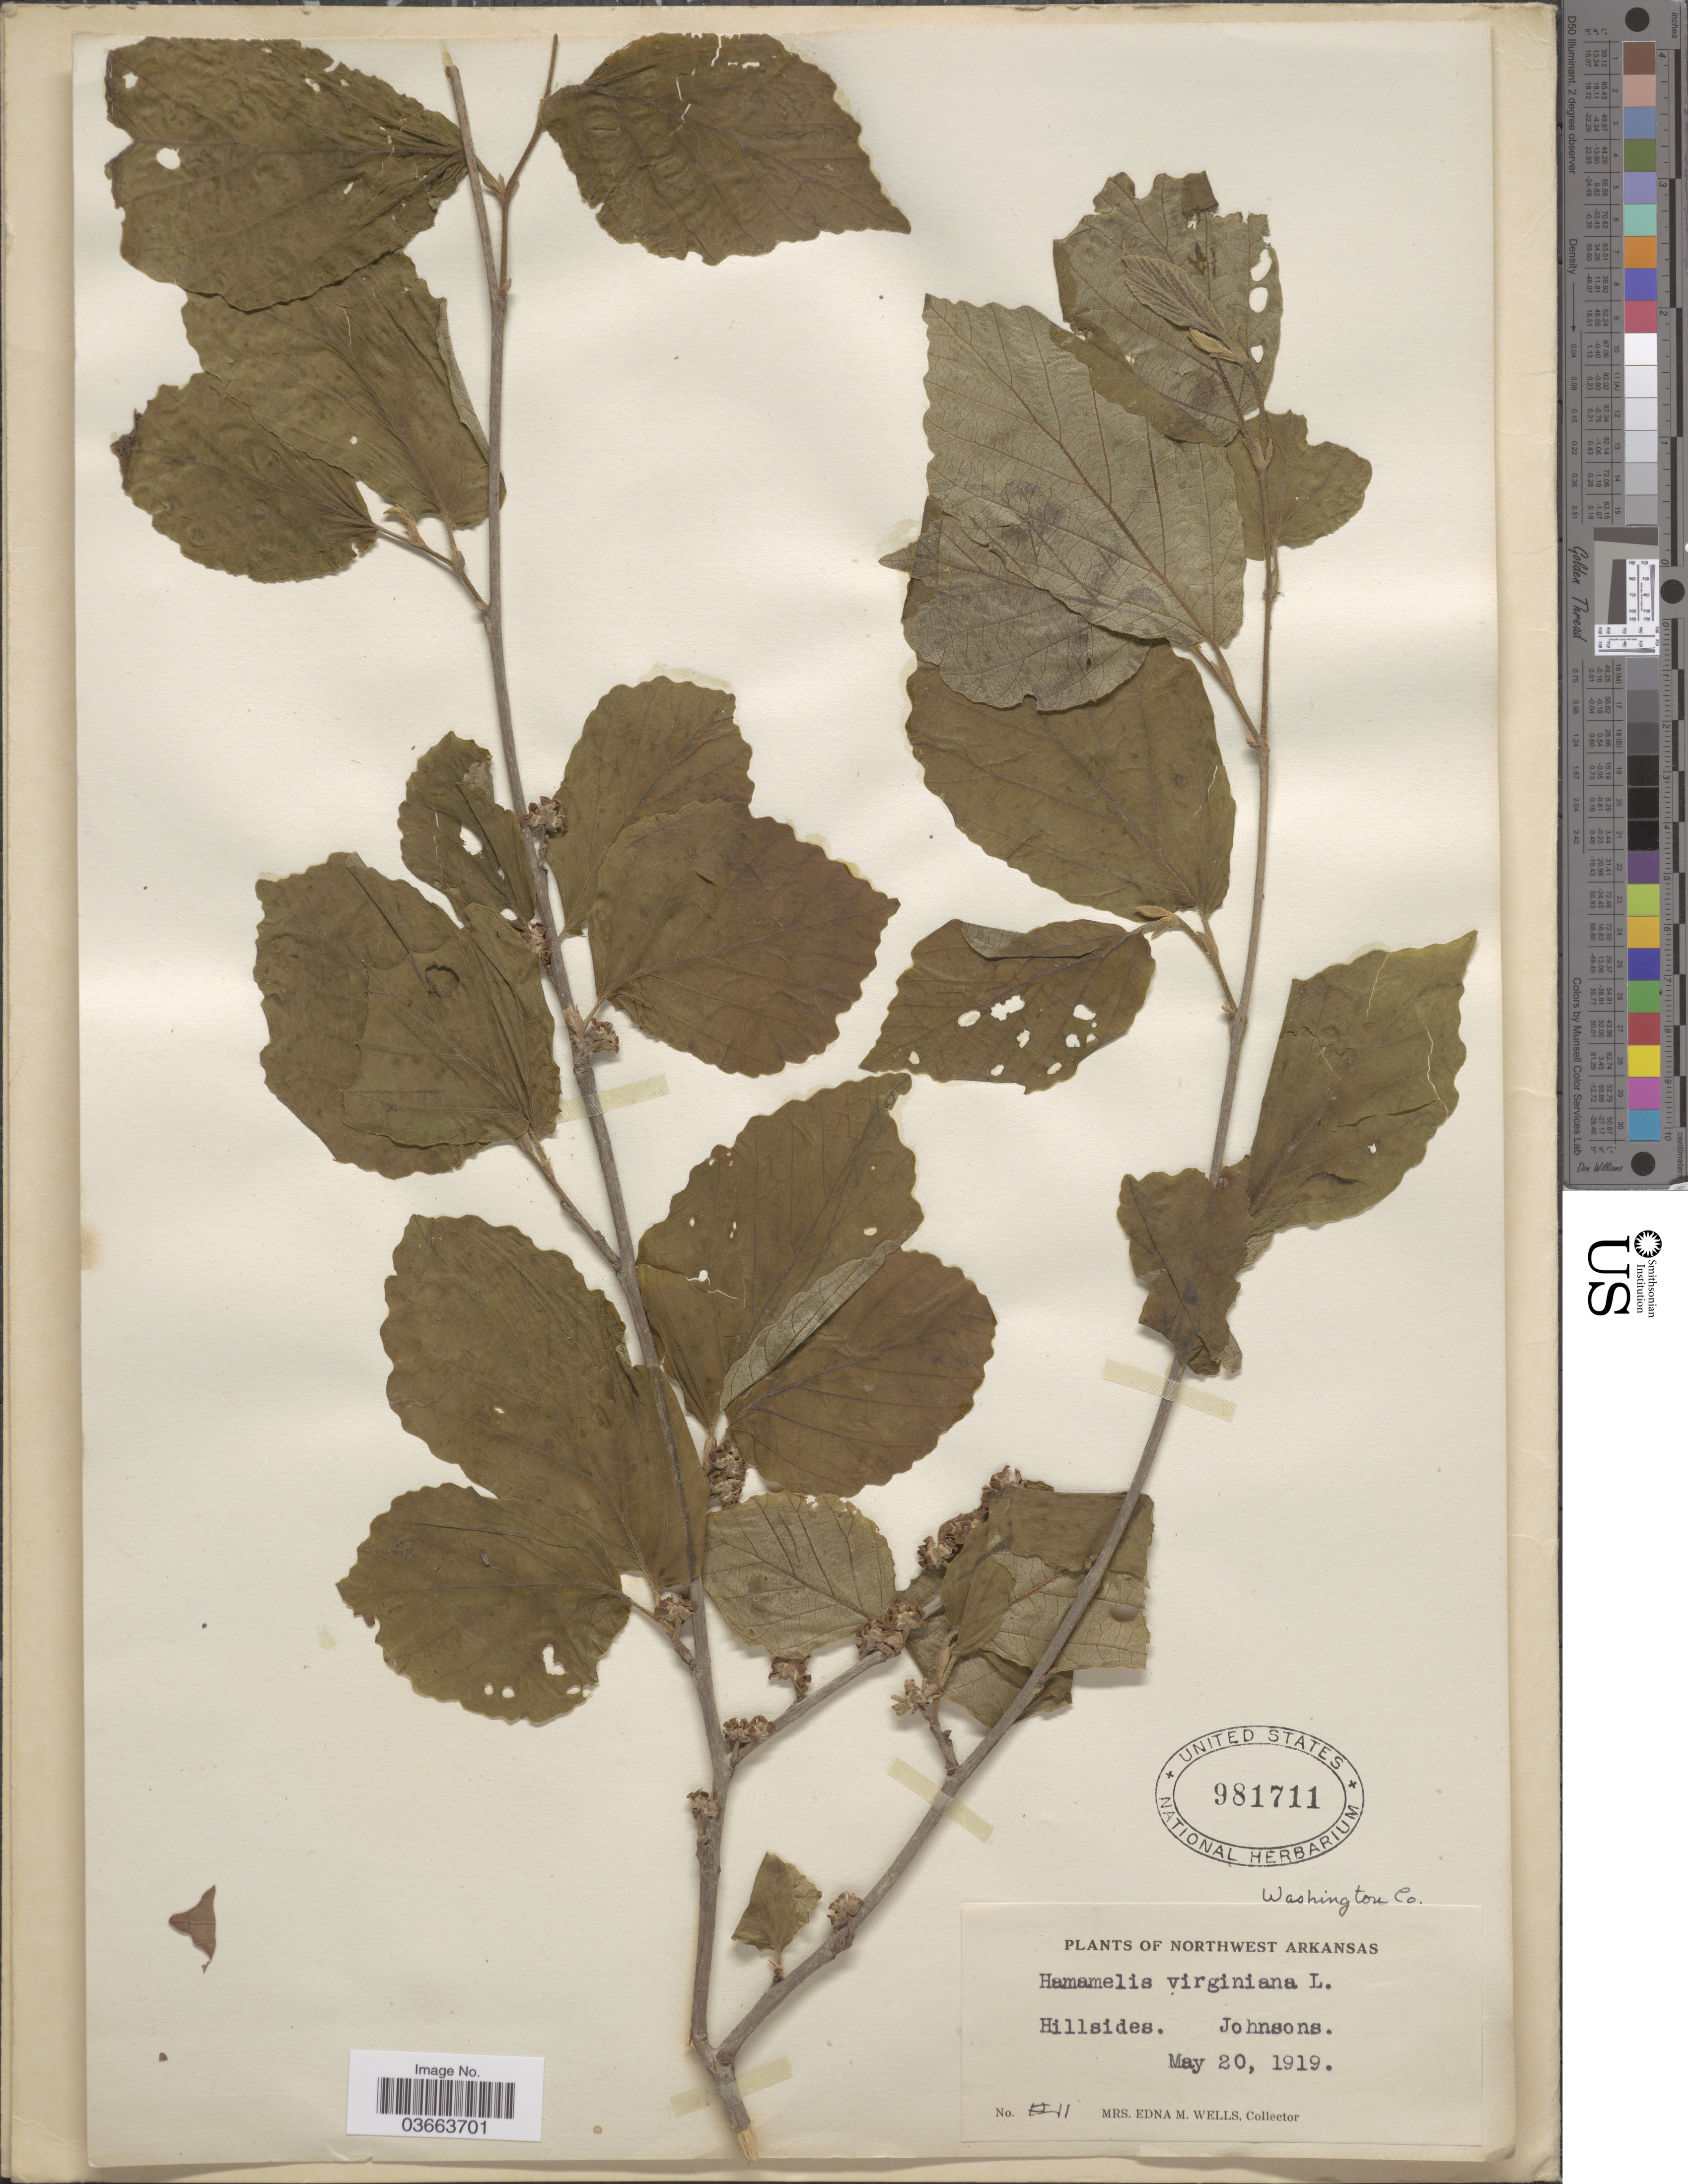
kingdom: Plantae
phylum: Tracheophyta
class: Magnoliopsida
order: Saxifragales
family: Hamamelidaceae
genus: Hamamelis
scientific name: Hamamelis virginiana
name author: L.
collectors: E. M. Wells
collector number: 11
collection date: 1919-05-20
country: United States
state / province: Arkansas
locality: Northwest Arkansas. Johnsons. Washington Co.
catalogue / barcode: US 981711